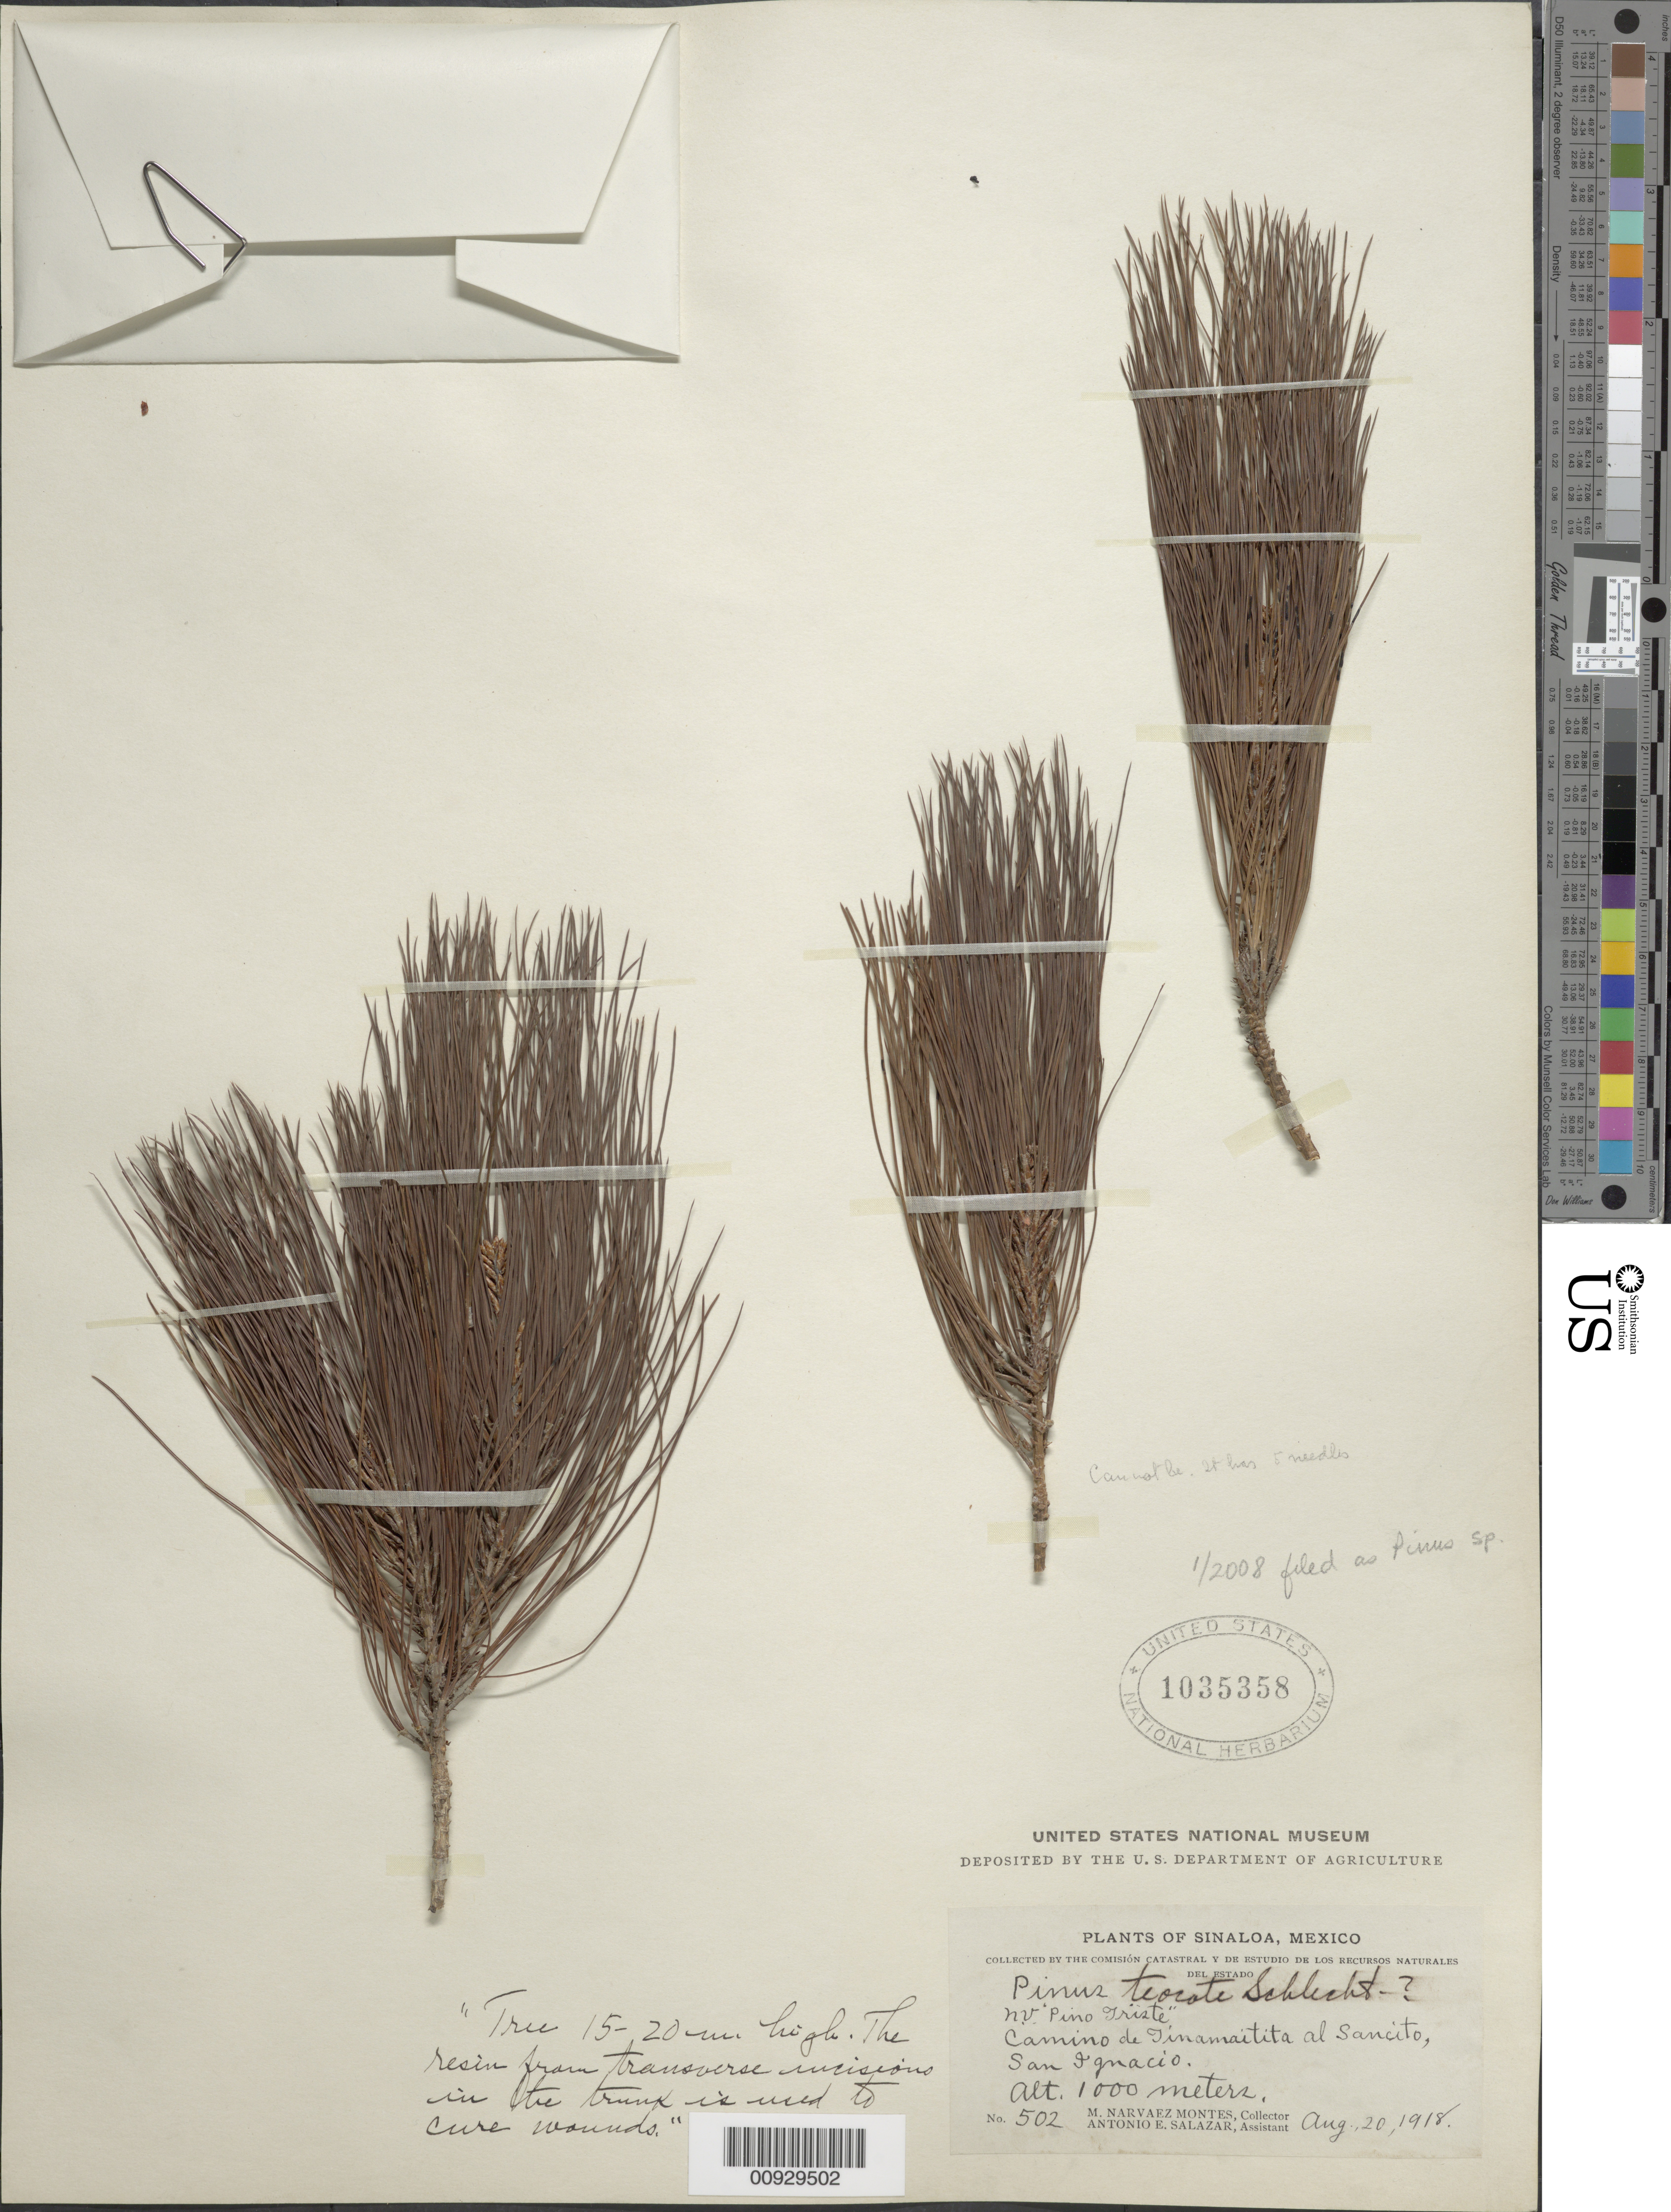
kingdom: Plantae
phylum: Tracheophyta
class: Pinopsida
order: Pinales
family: Pinaceae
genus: Pinus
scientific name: Pinus sp.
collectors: M. Narvaez-Montes & A. E. Salazar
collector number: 502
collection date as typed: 20 Aug 1918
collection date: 1918-08-20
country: Mexico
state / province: Sinaloa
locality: Camino de Tinamaitita al Sancito, San Ignacio.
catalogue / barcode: US 1035358